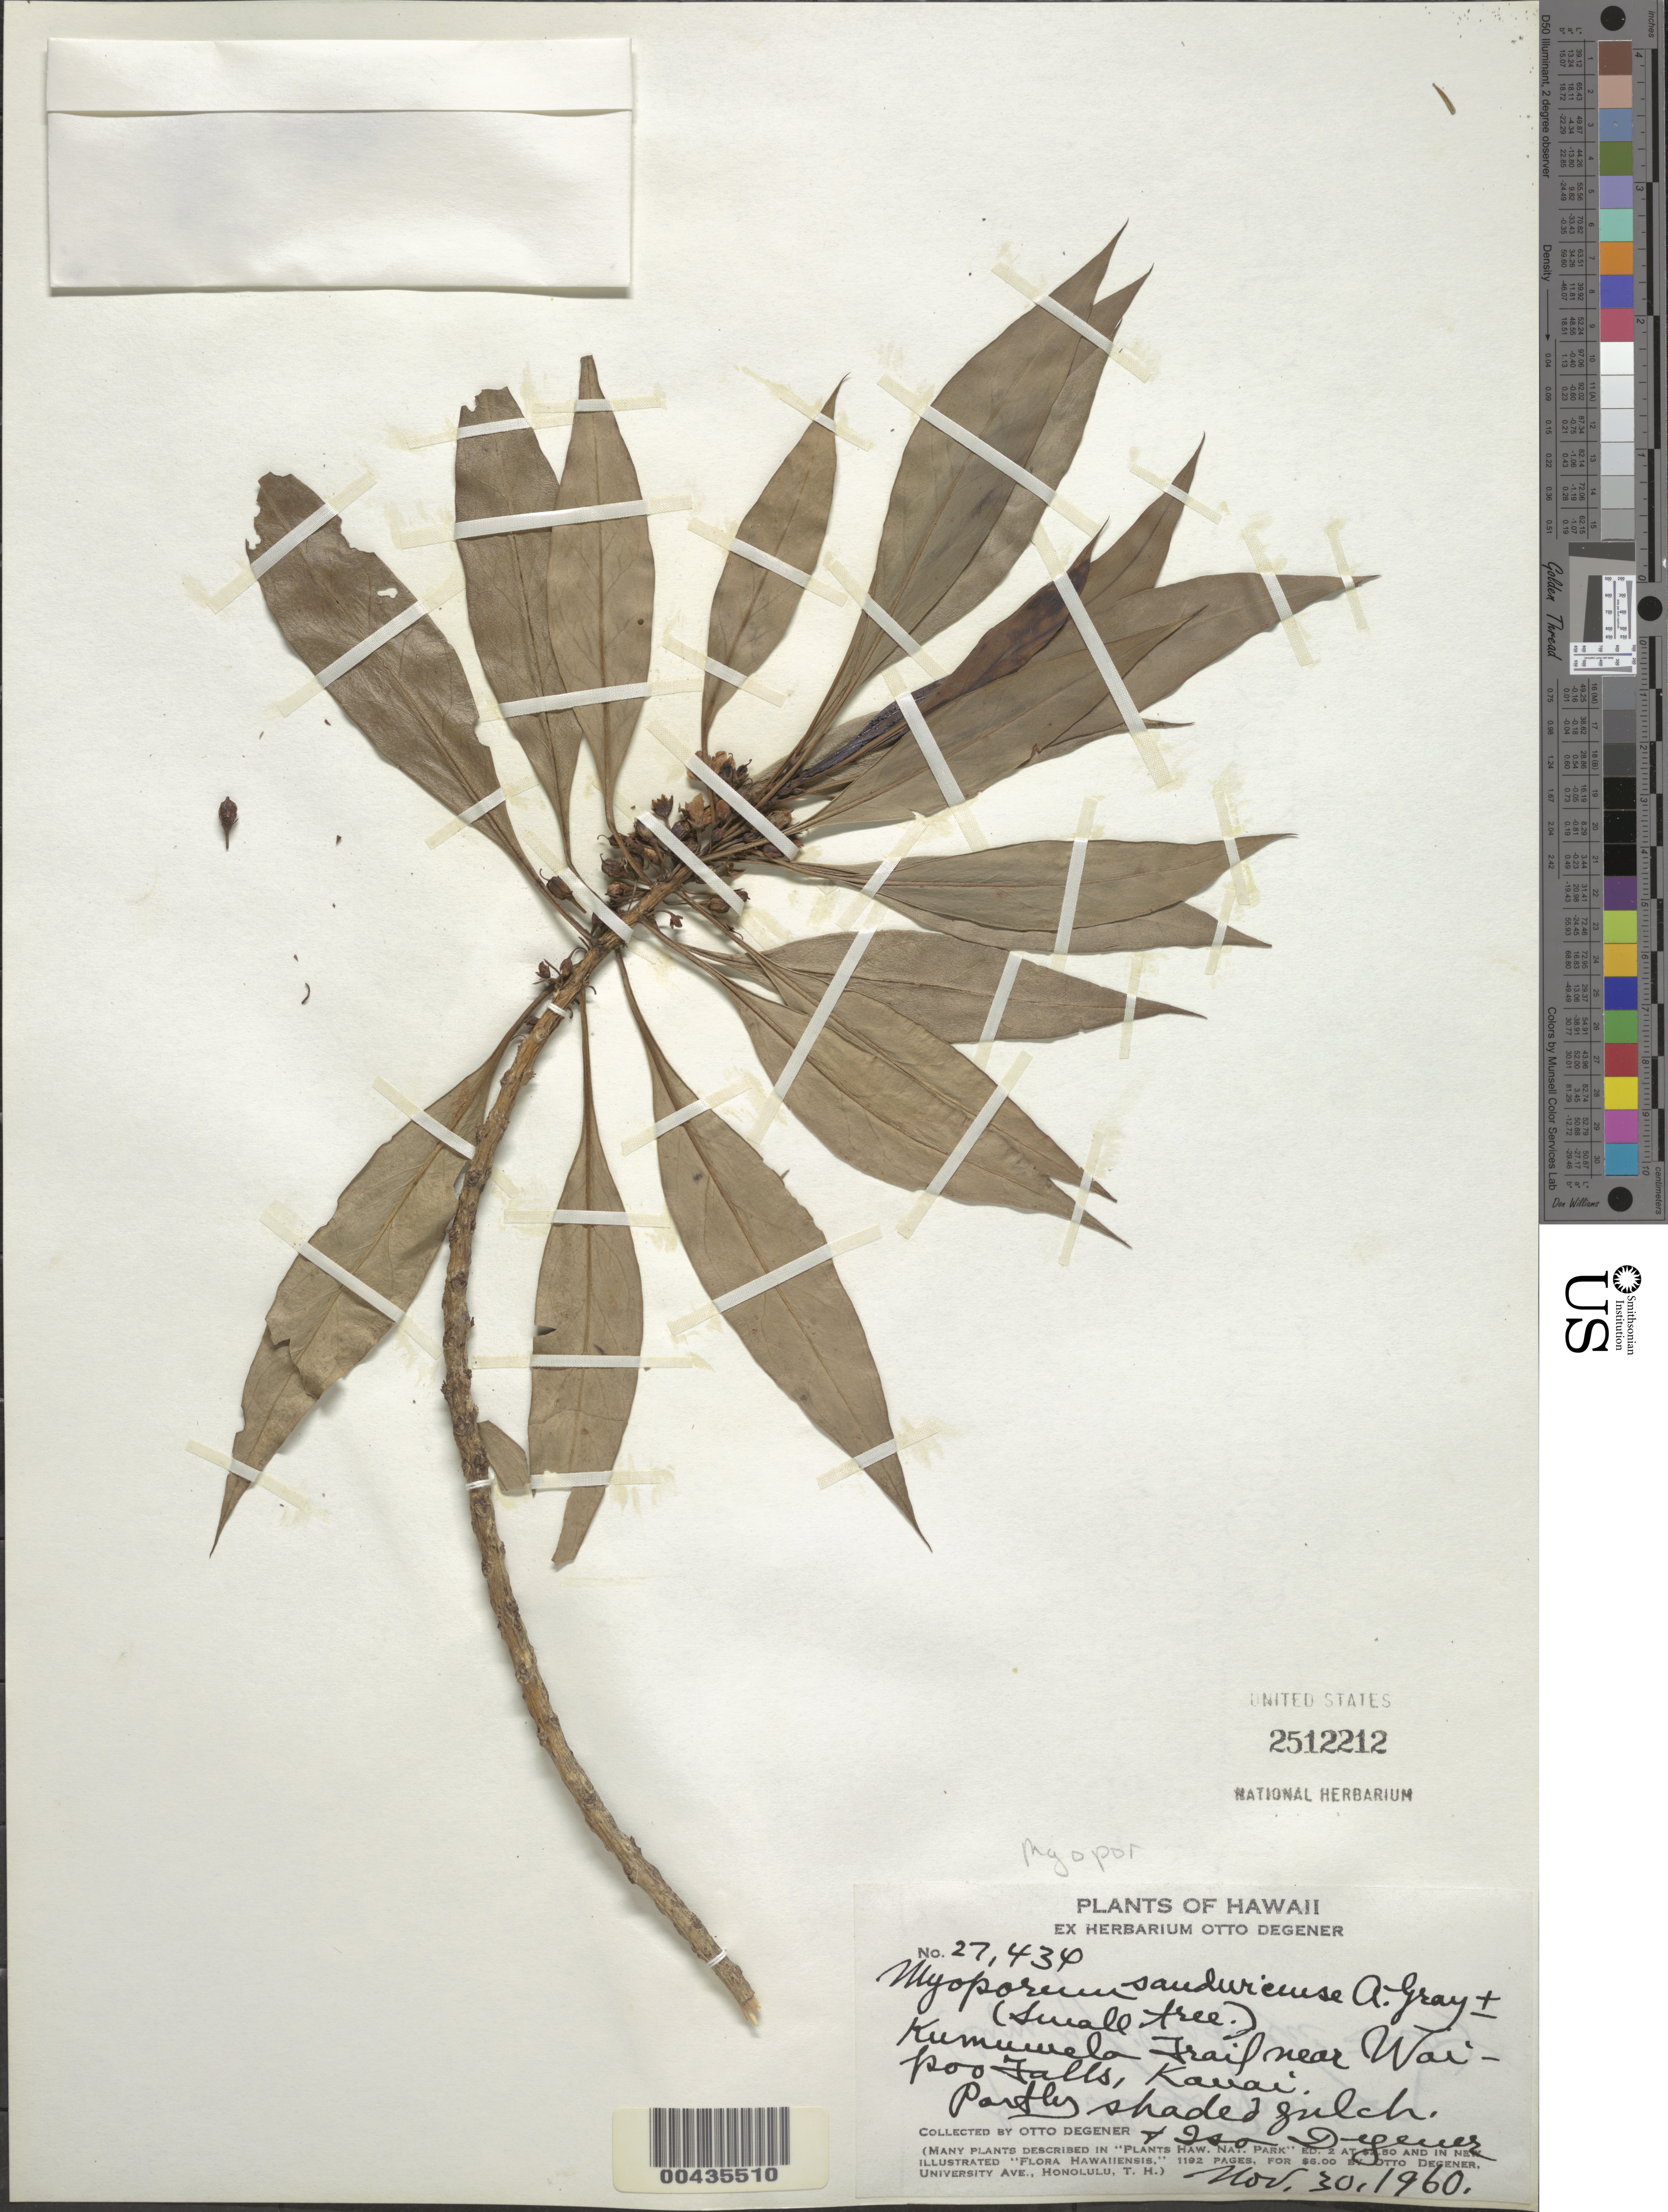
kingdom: Plantae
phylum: Tracheophyta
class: Magnoliopsida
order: Lamiales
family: Scrophulariaceae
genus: Myoporum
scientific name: Myoporum sandwicense subsp. sandwicense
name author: A. Gray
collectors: O. Degener & I. Degener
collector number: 27434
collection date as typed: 30 Nov 1960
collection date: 1960-11-30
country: United States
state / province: Hawaii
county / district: Kauai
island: Kaua'i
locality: Kumuwela Trail near Waipoo Falls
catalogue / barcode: US 2512212